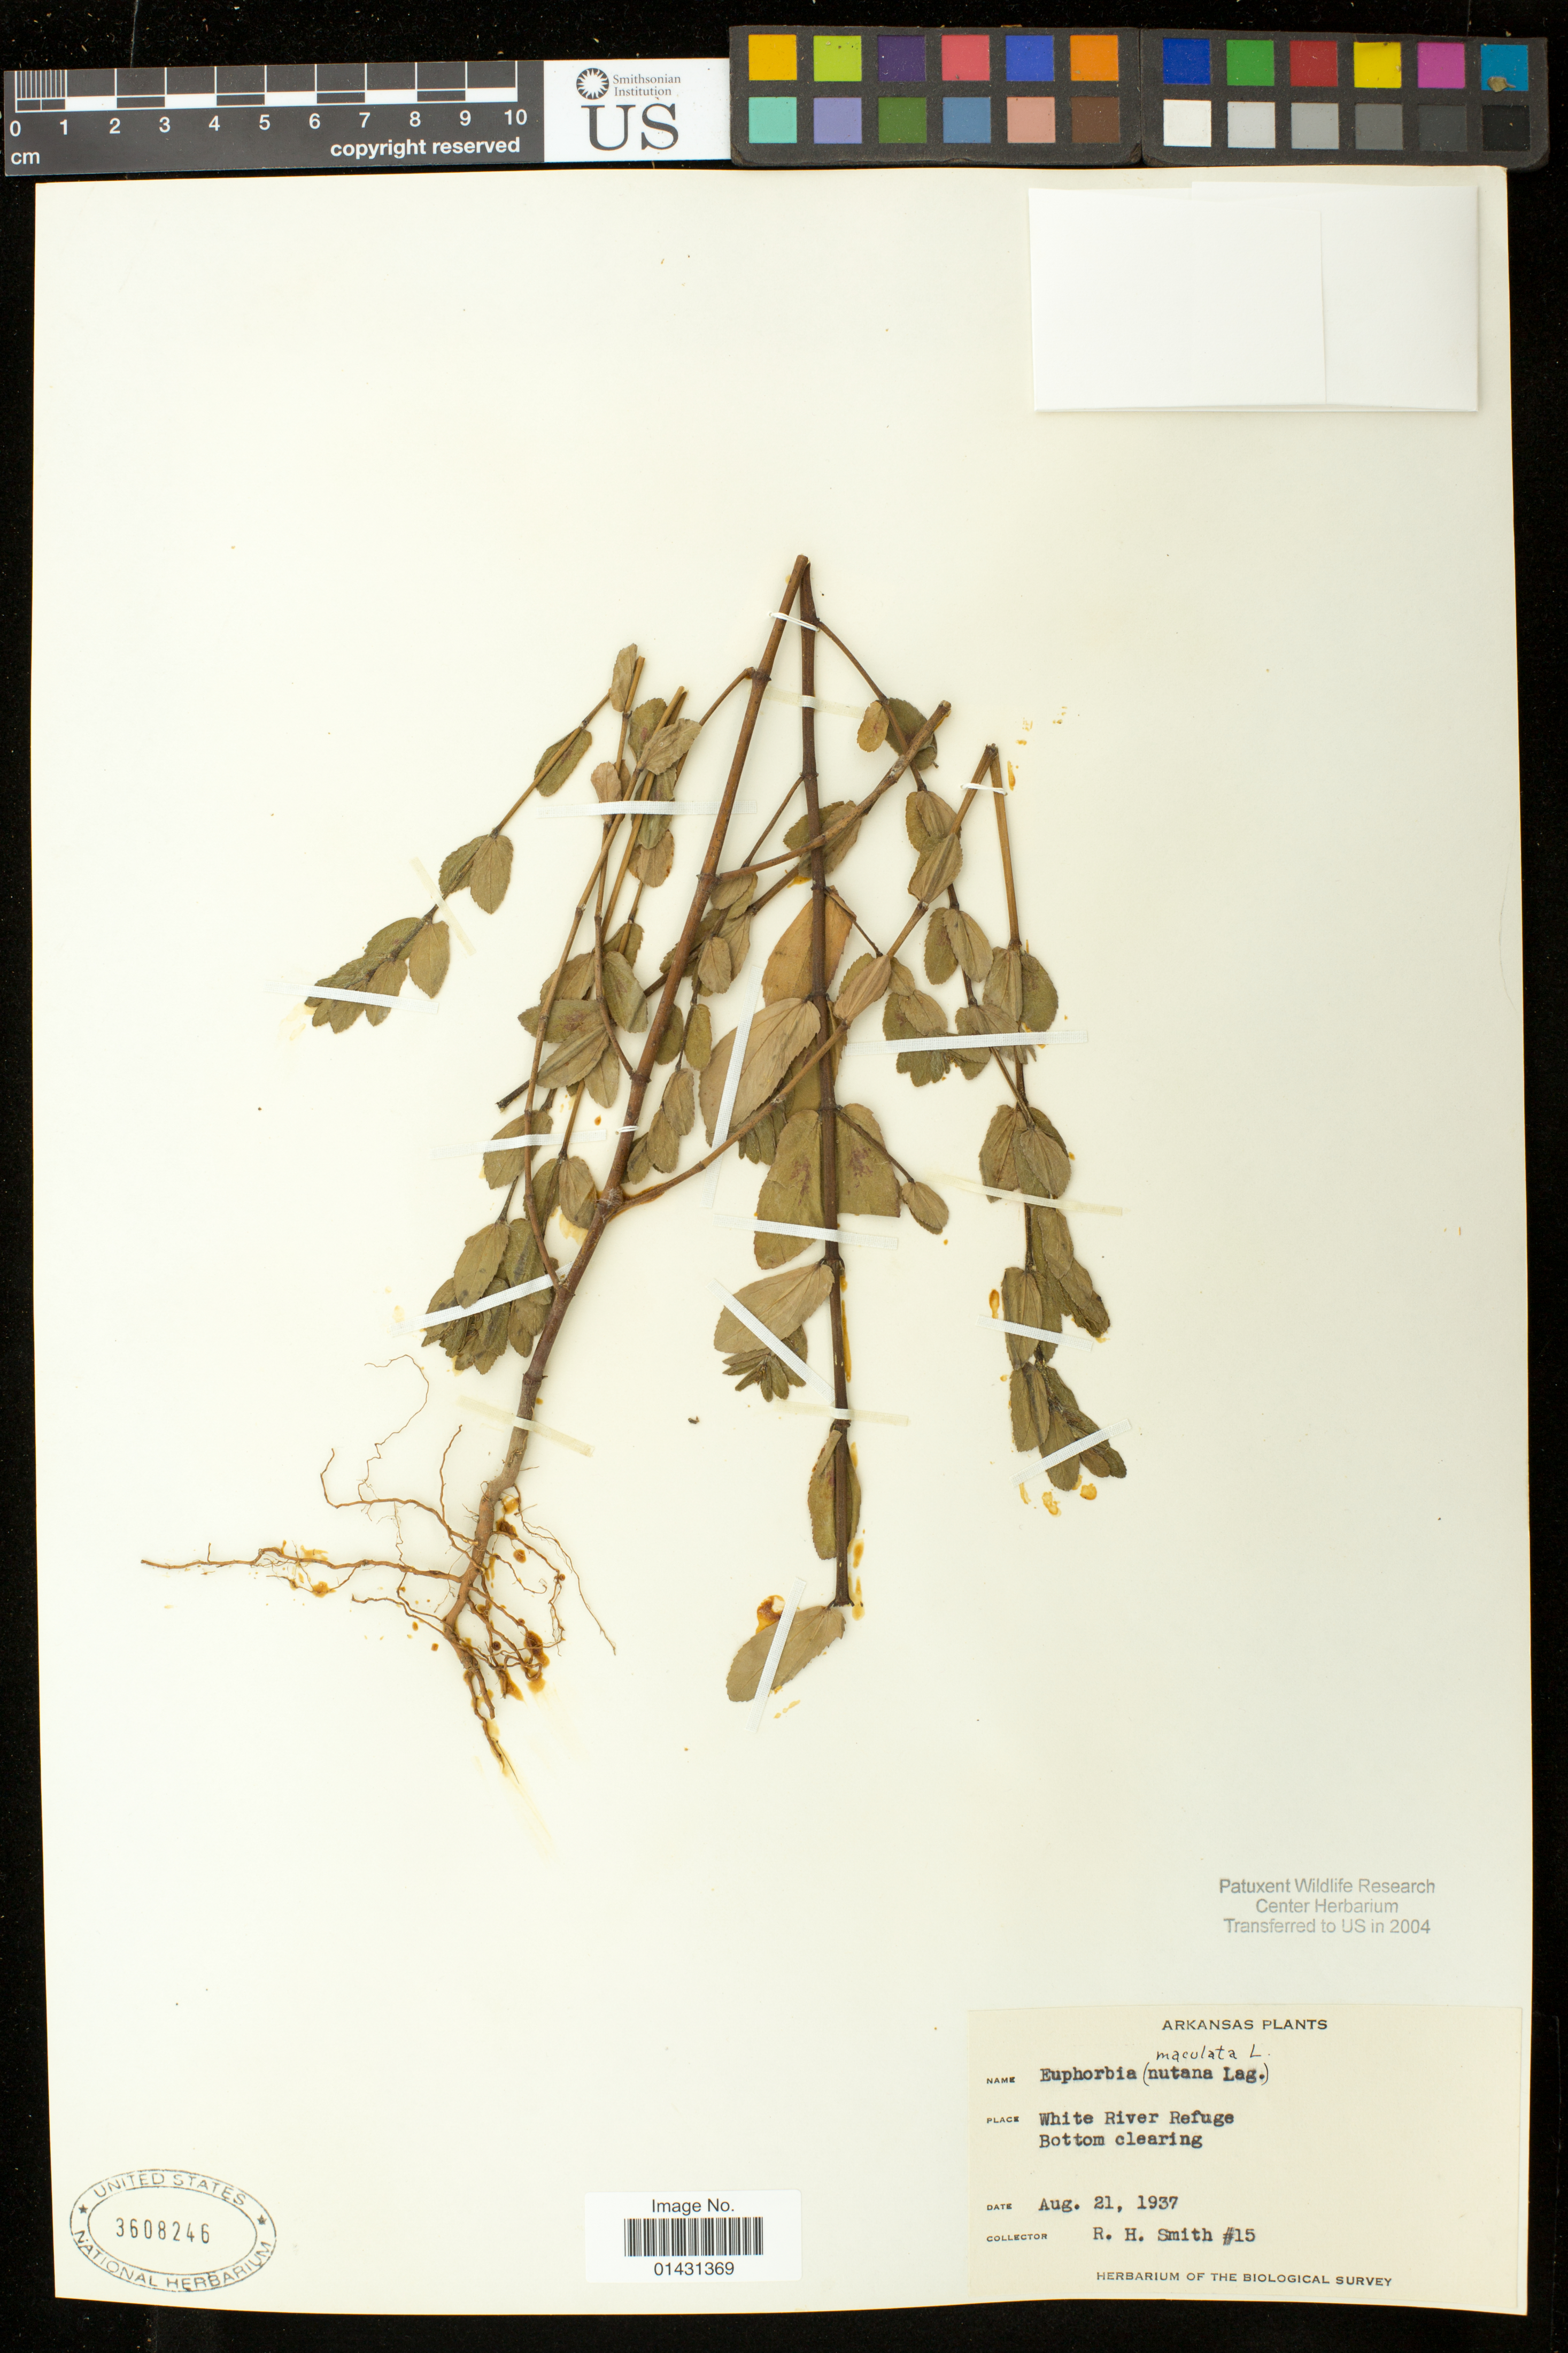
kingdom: Plantae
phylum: Tracheophyta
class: Magnoliopsida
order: Malpighiales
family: Euphorbiaceae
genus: Euphorbia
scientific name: Euphorbia maculata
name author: L.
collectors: R. H. Smith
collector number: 15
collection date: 1937-08-21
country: United States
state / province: Arkansas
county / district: Monroe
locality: White River Refuge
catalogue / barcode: US 3608246